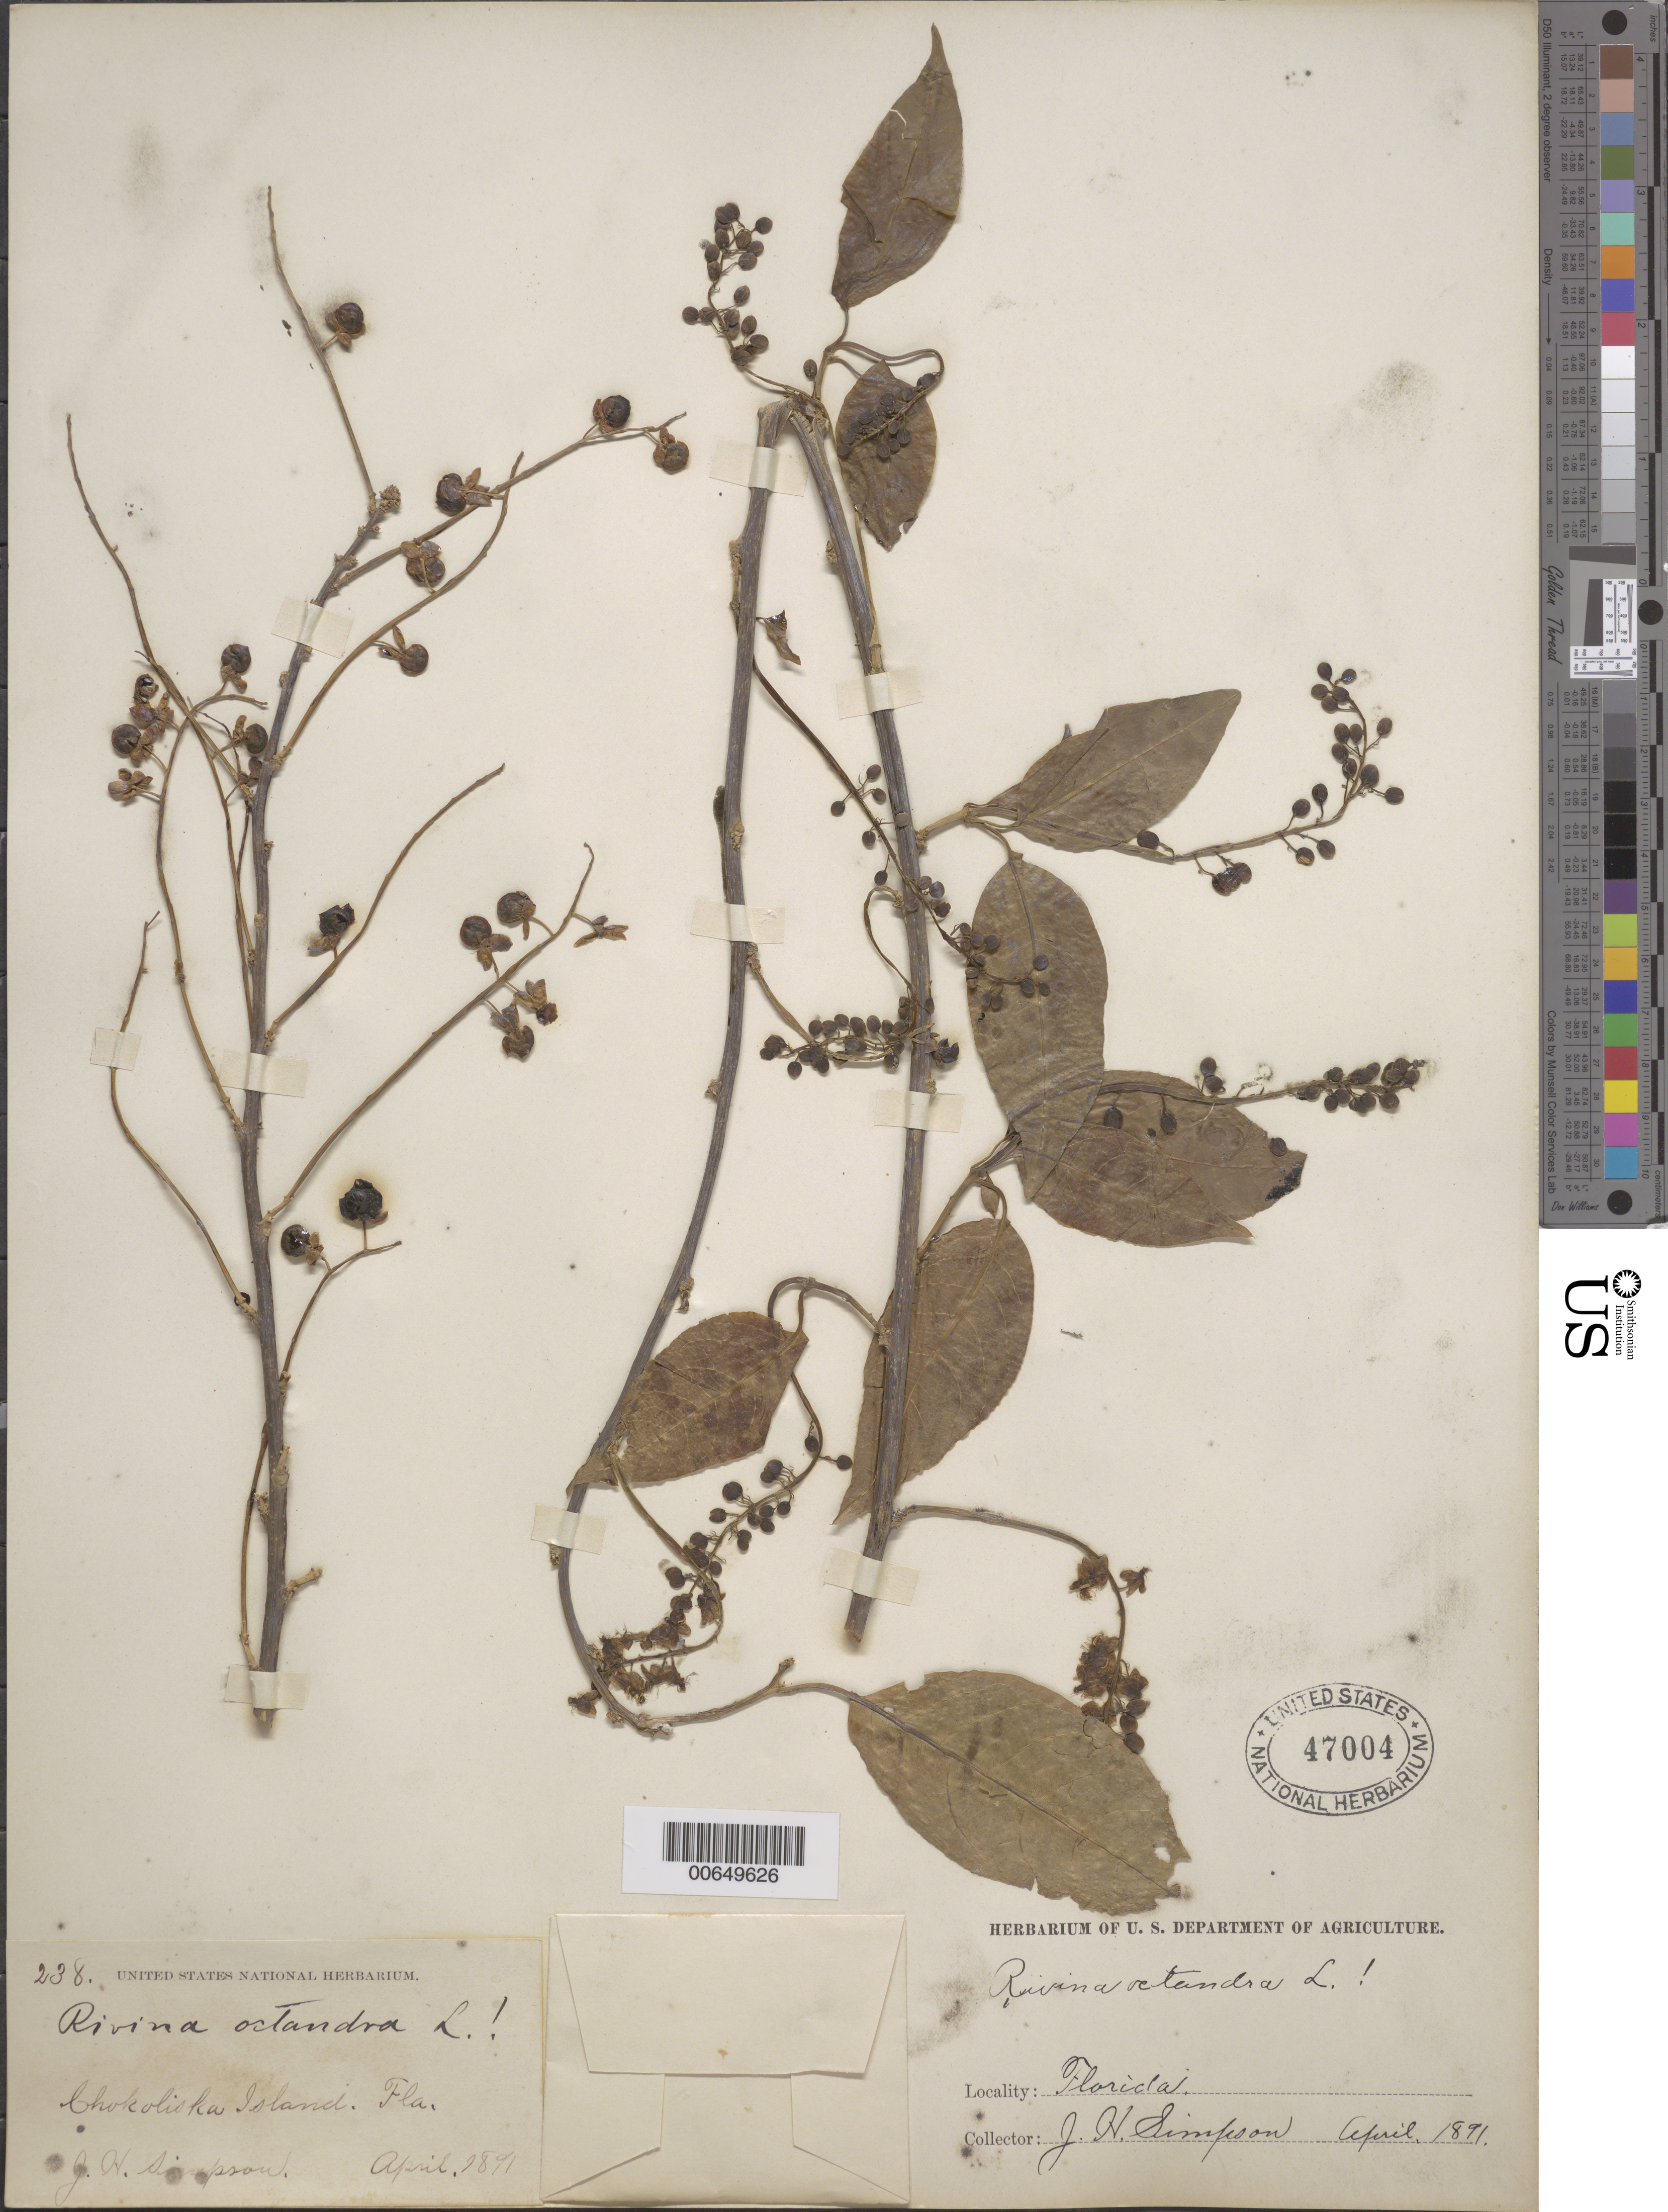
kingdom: Plantae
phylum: Tracheophyta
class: Magnoliopsida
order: Caryophyllales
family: Phytolaccaceae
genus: Trichostigma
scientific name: Trichostigma octandrum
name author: (L.) H. Walter in Engl.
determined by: Strong, Mark T., (BOT), Smithsonian Institution - National Museum of Natural History (UNITED STATES)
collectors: J. H. Simpson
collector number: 238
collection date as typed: Apr 1891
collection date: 1891-04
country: United States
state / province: Florida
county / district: Collier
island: Chokoloskee Island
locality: Chokoliska Island. [Chokoliska Island is probably Chokoloskee Island.]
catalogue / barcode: US 47004